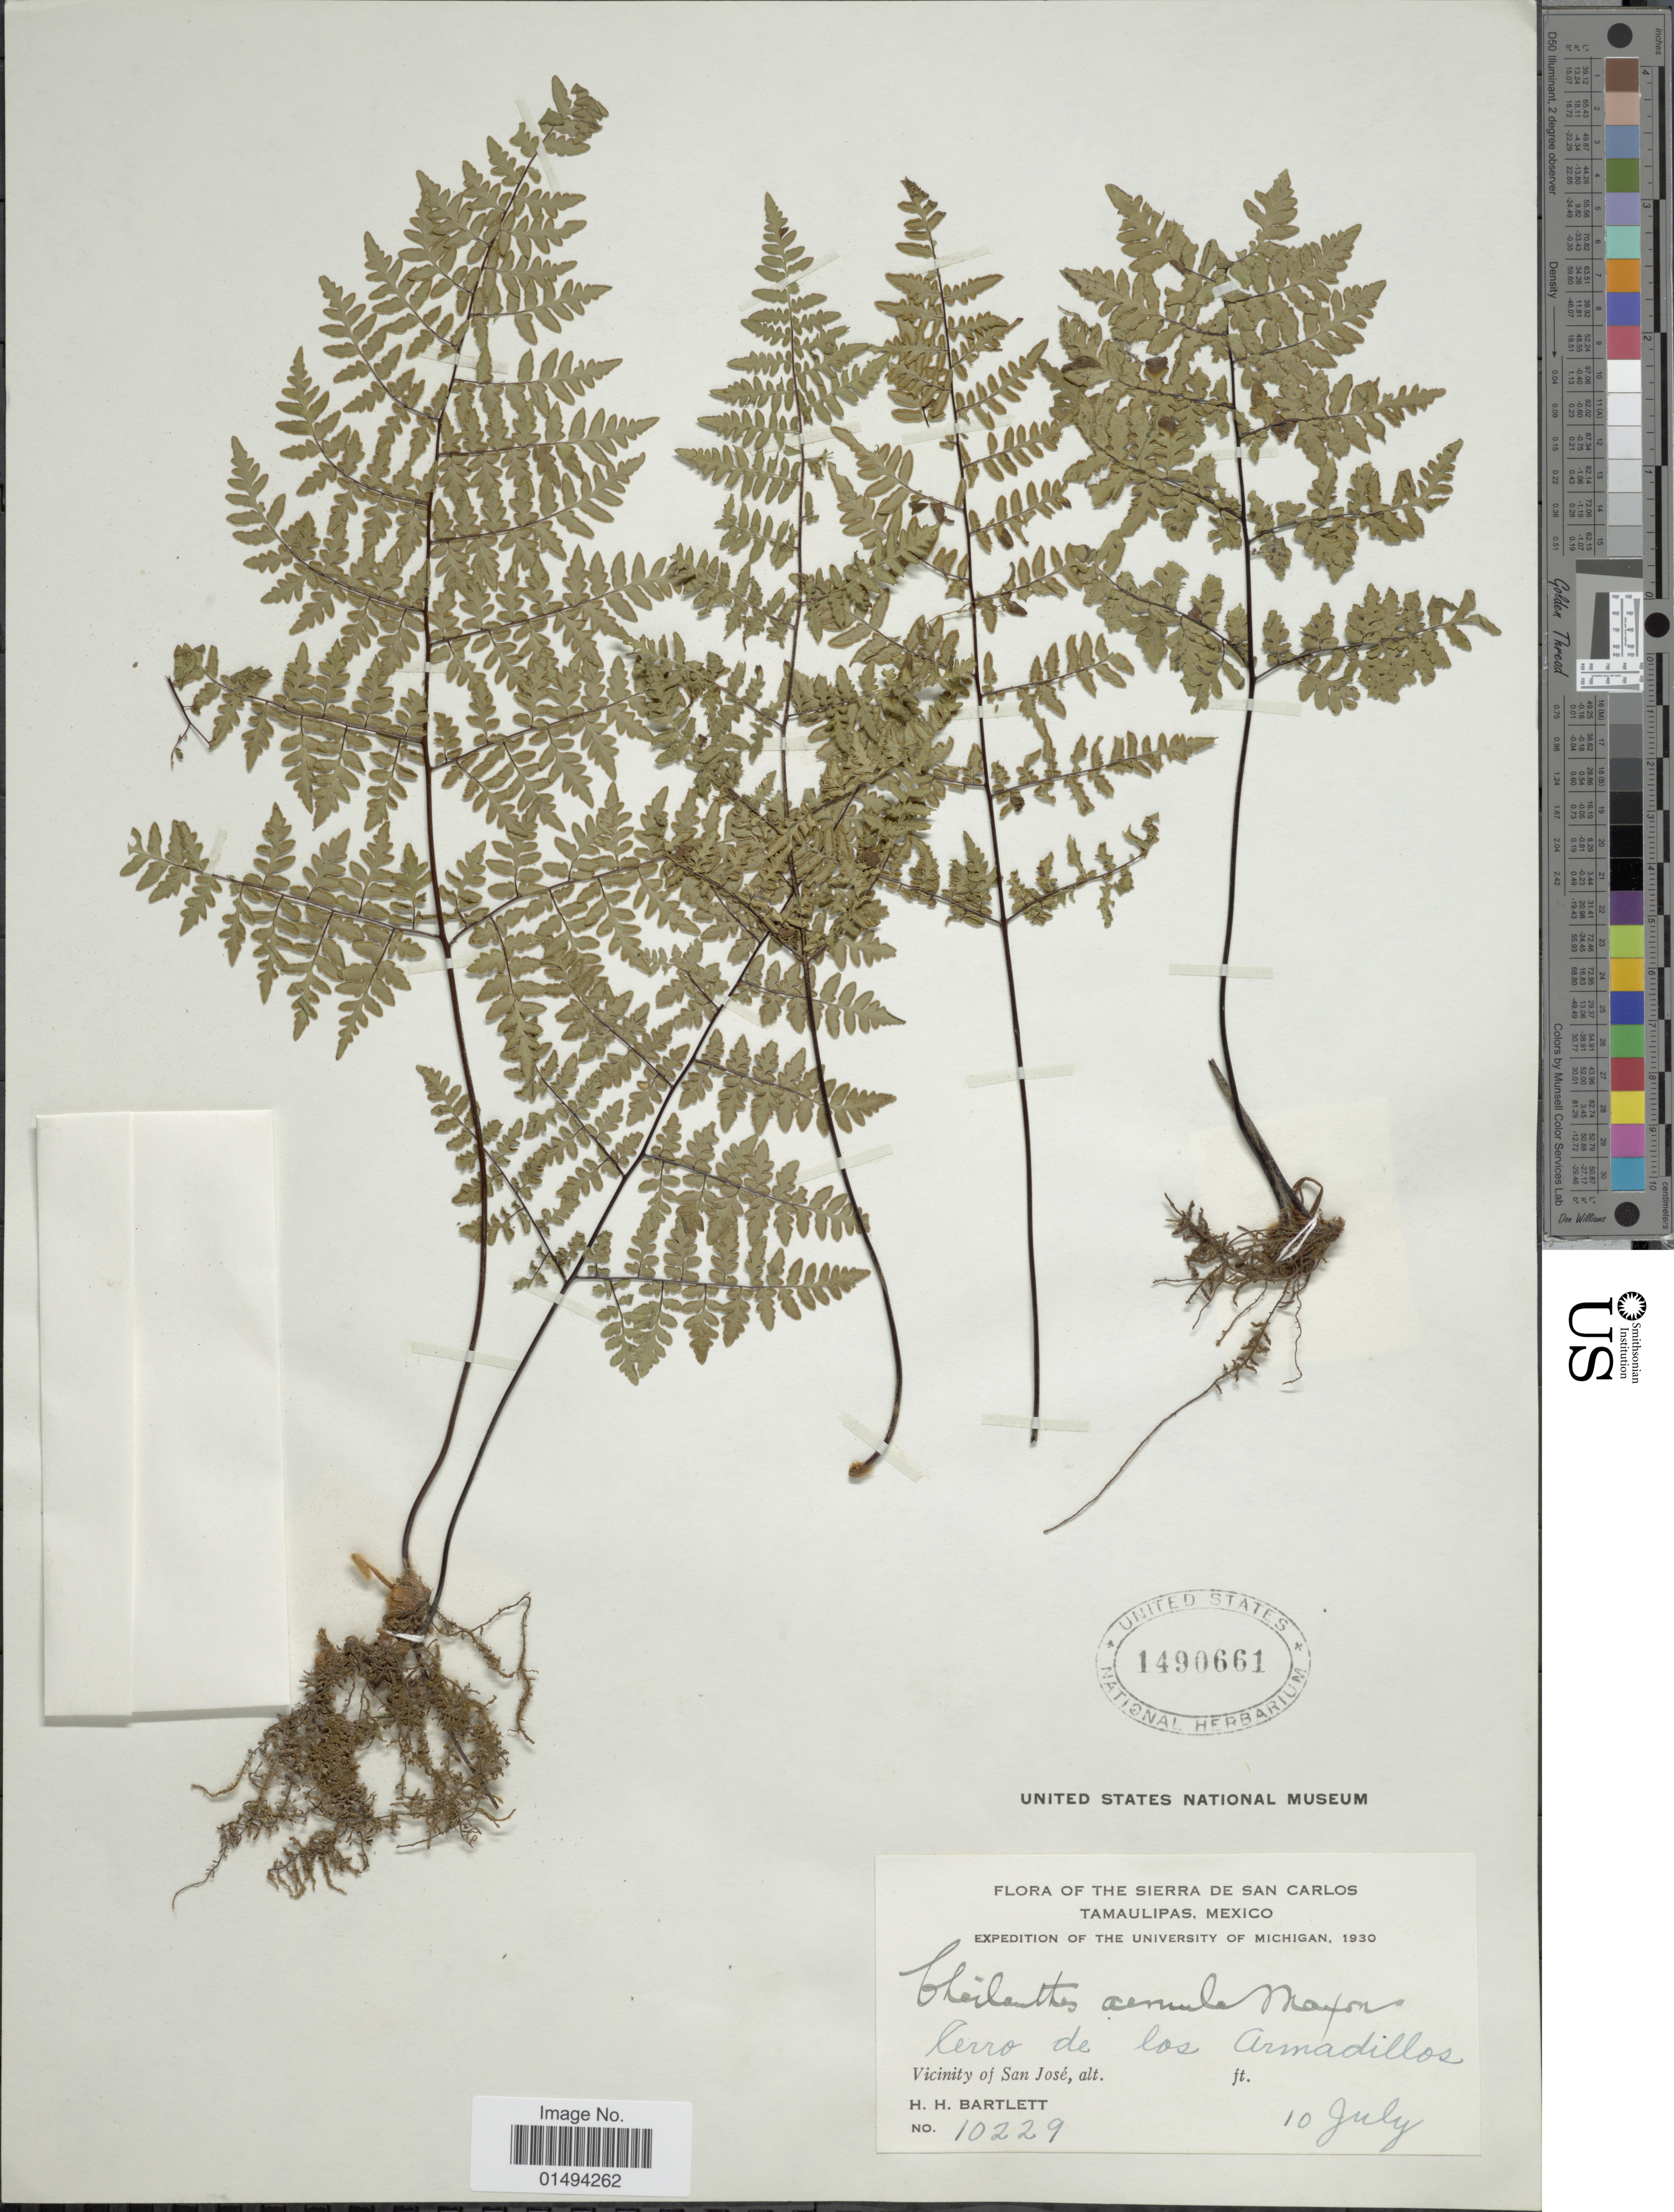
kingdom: Plantae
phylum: Tracheophyta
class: Polypodiopsida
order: Polypodiales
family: Pteridaceae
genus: Myriopteris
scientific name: Myriopteris aemula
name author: (Maxon) Grusz & Windham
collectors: H. H. Bartlett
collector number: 10229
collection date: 1930-07-10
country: Mexico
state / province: Tamaulipas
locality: The Sierra de San Carlos, Cerro de los Armadillos, vicinity of San Jose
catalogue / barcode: US 1490661